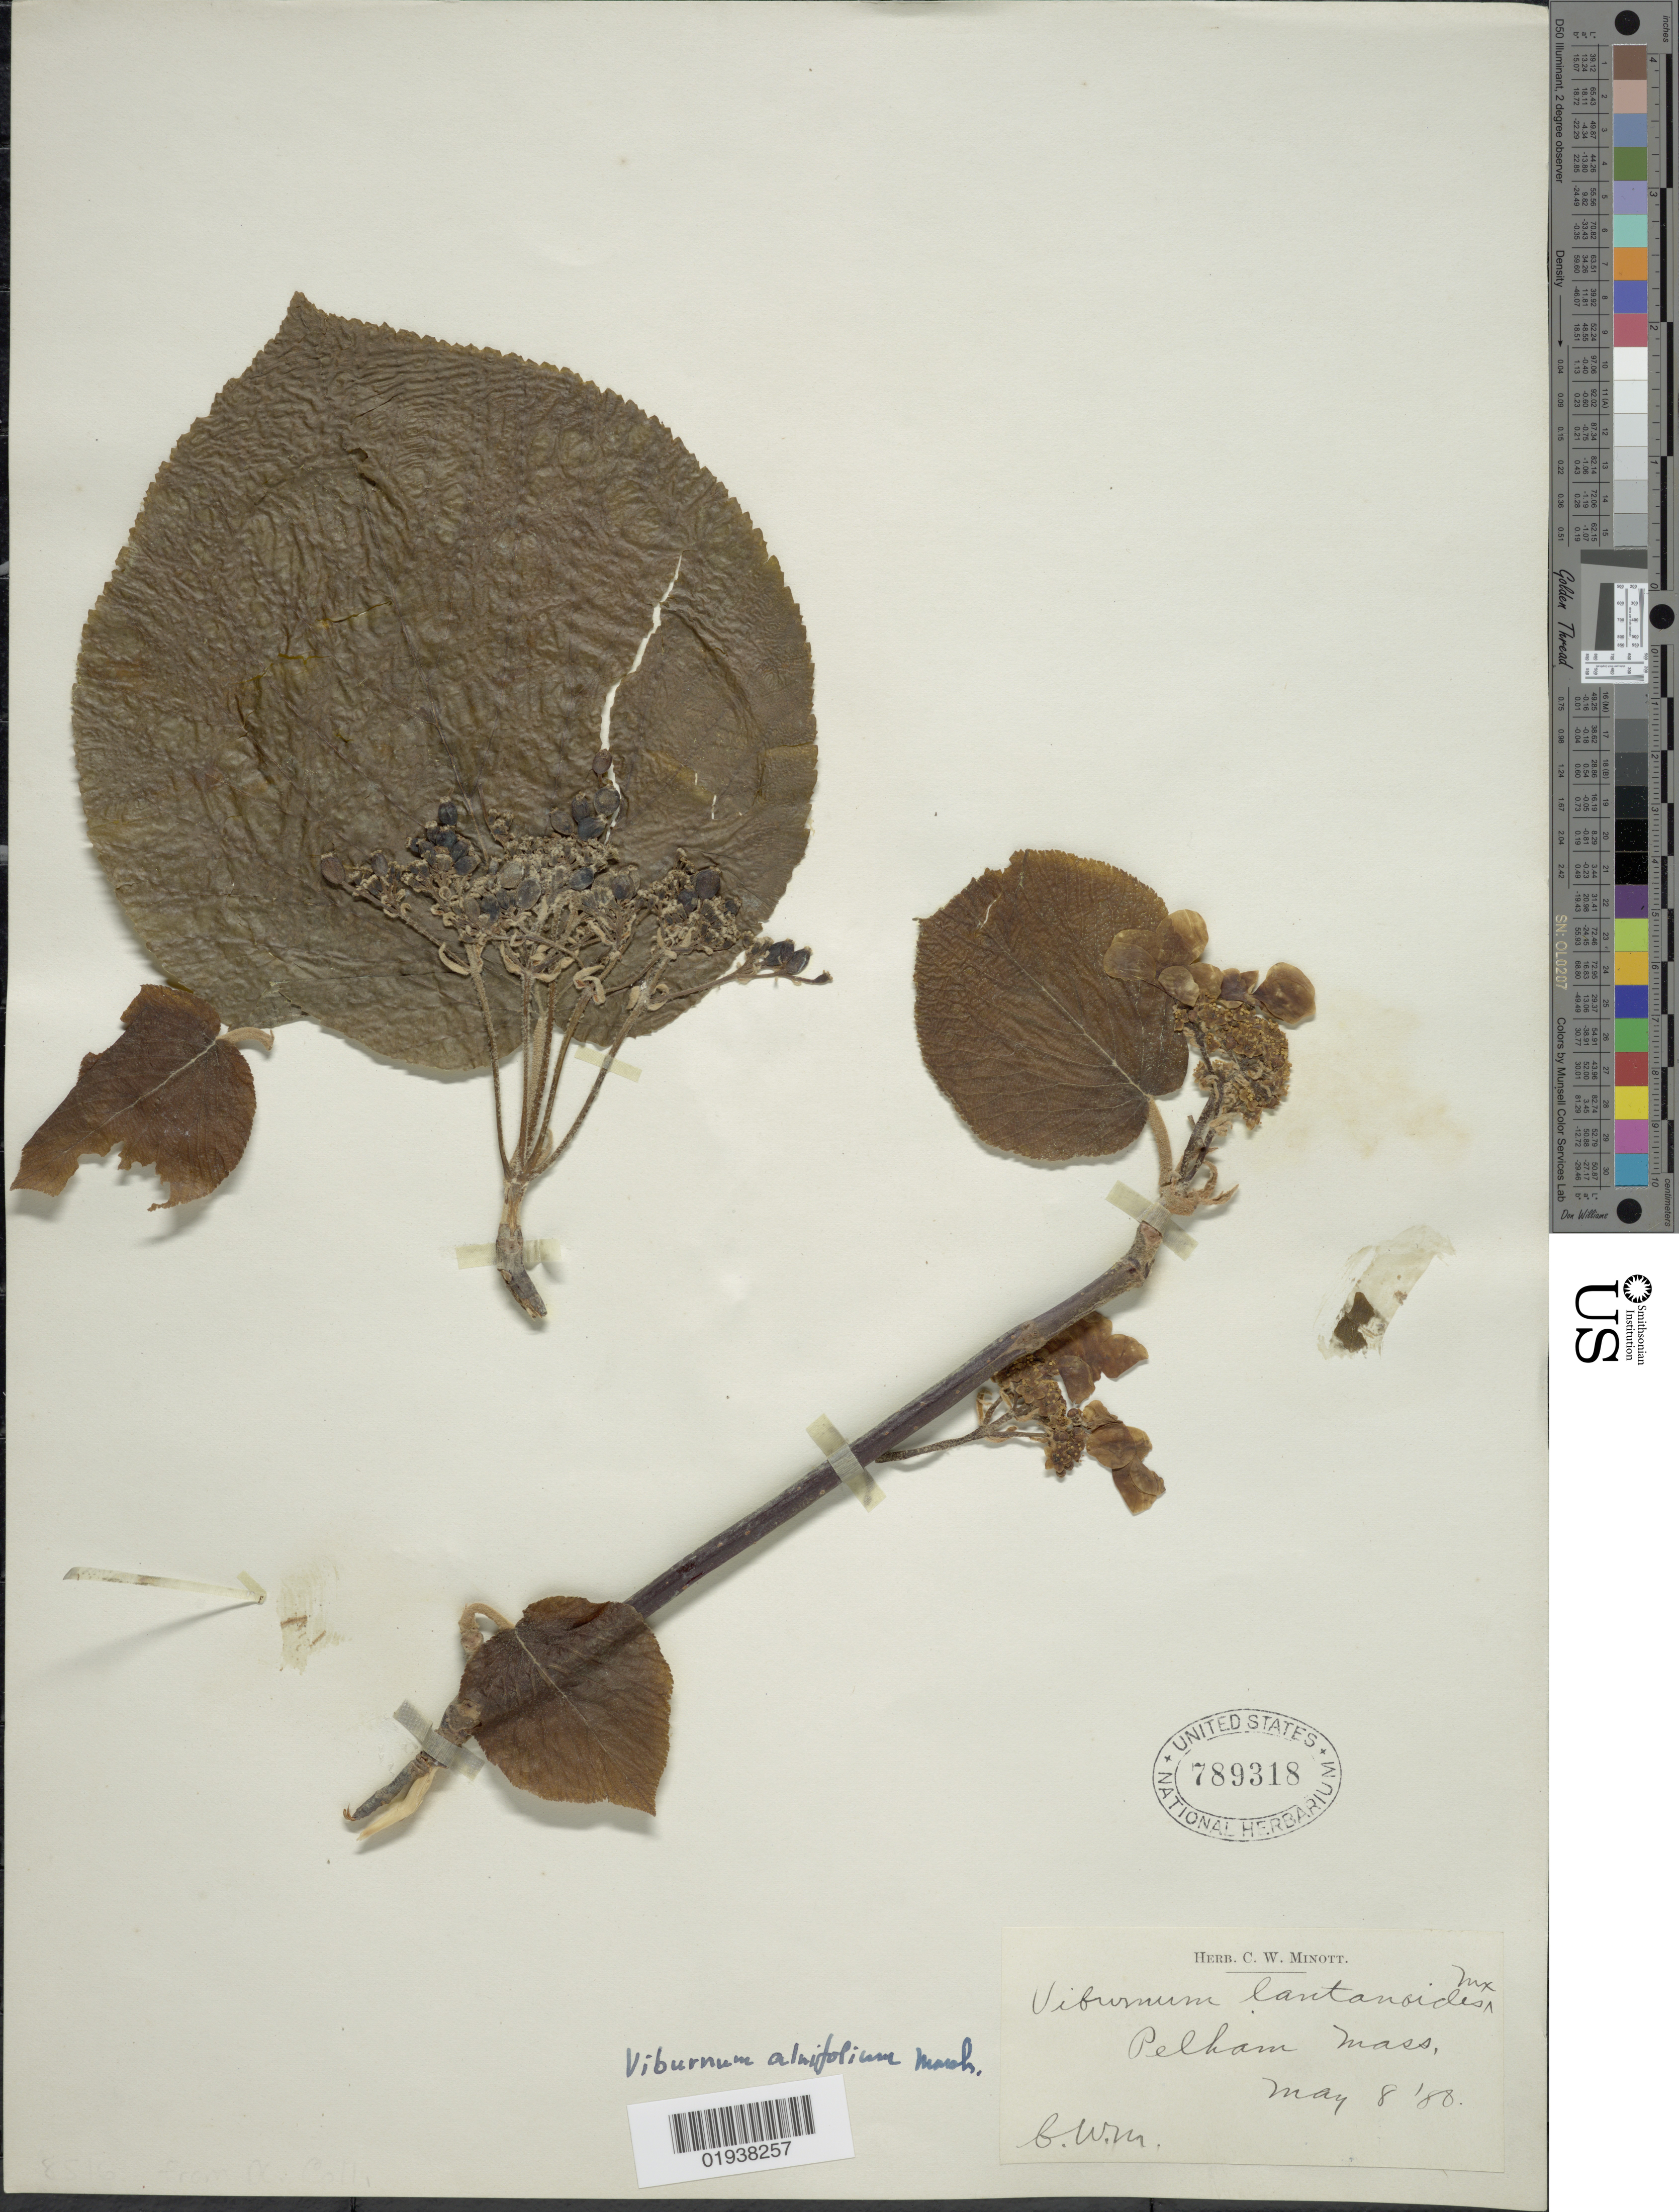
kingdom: Plantae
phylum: Tracheophyta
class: Magnoliopsida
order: Dipsacales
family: Viburnaceae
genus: Viburnum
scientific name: Viburnum alnifolium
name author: Marshall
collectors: C. Minott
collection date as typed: Transcribed d/m/y: 8/5/88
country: United States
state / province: Massachusetts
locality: Pelham.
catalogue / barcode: US 789318